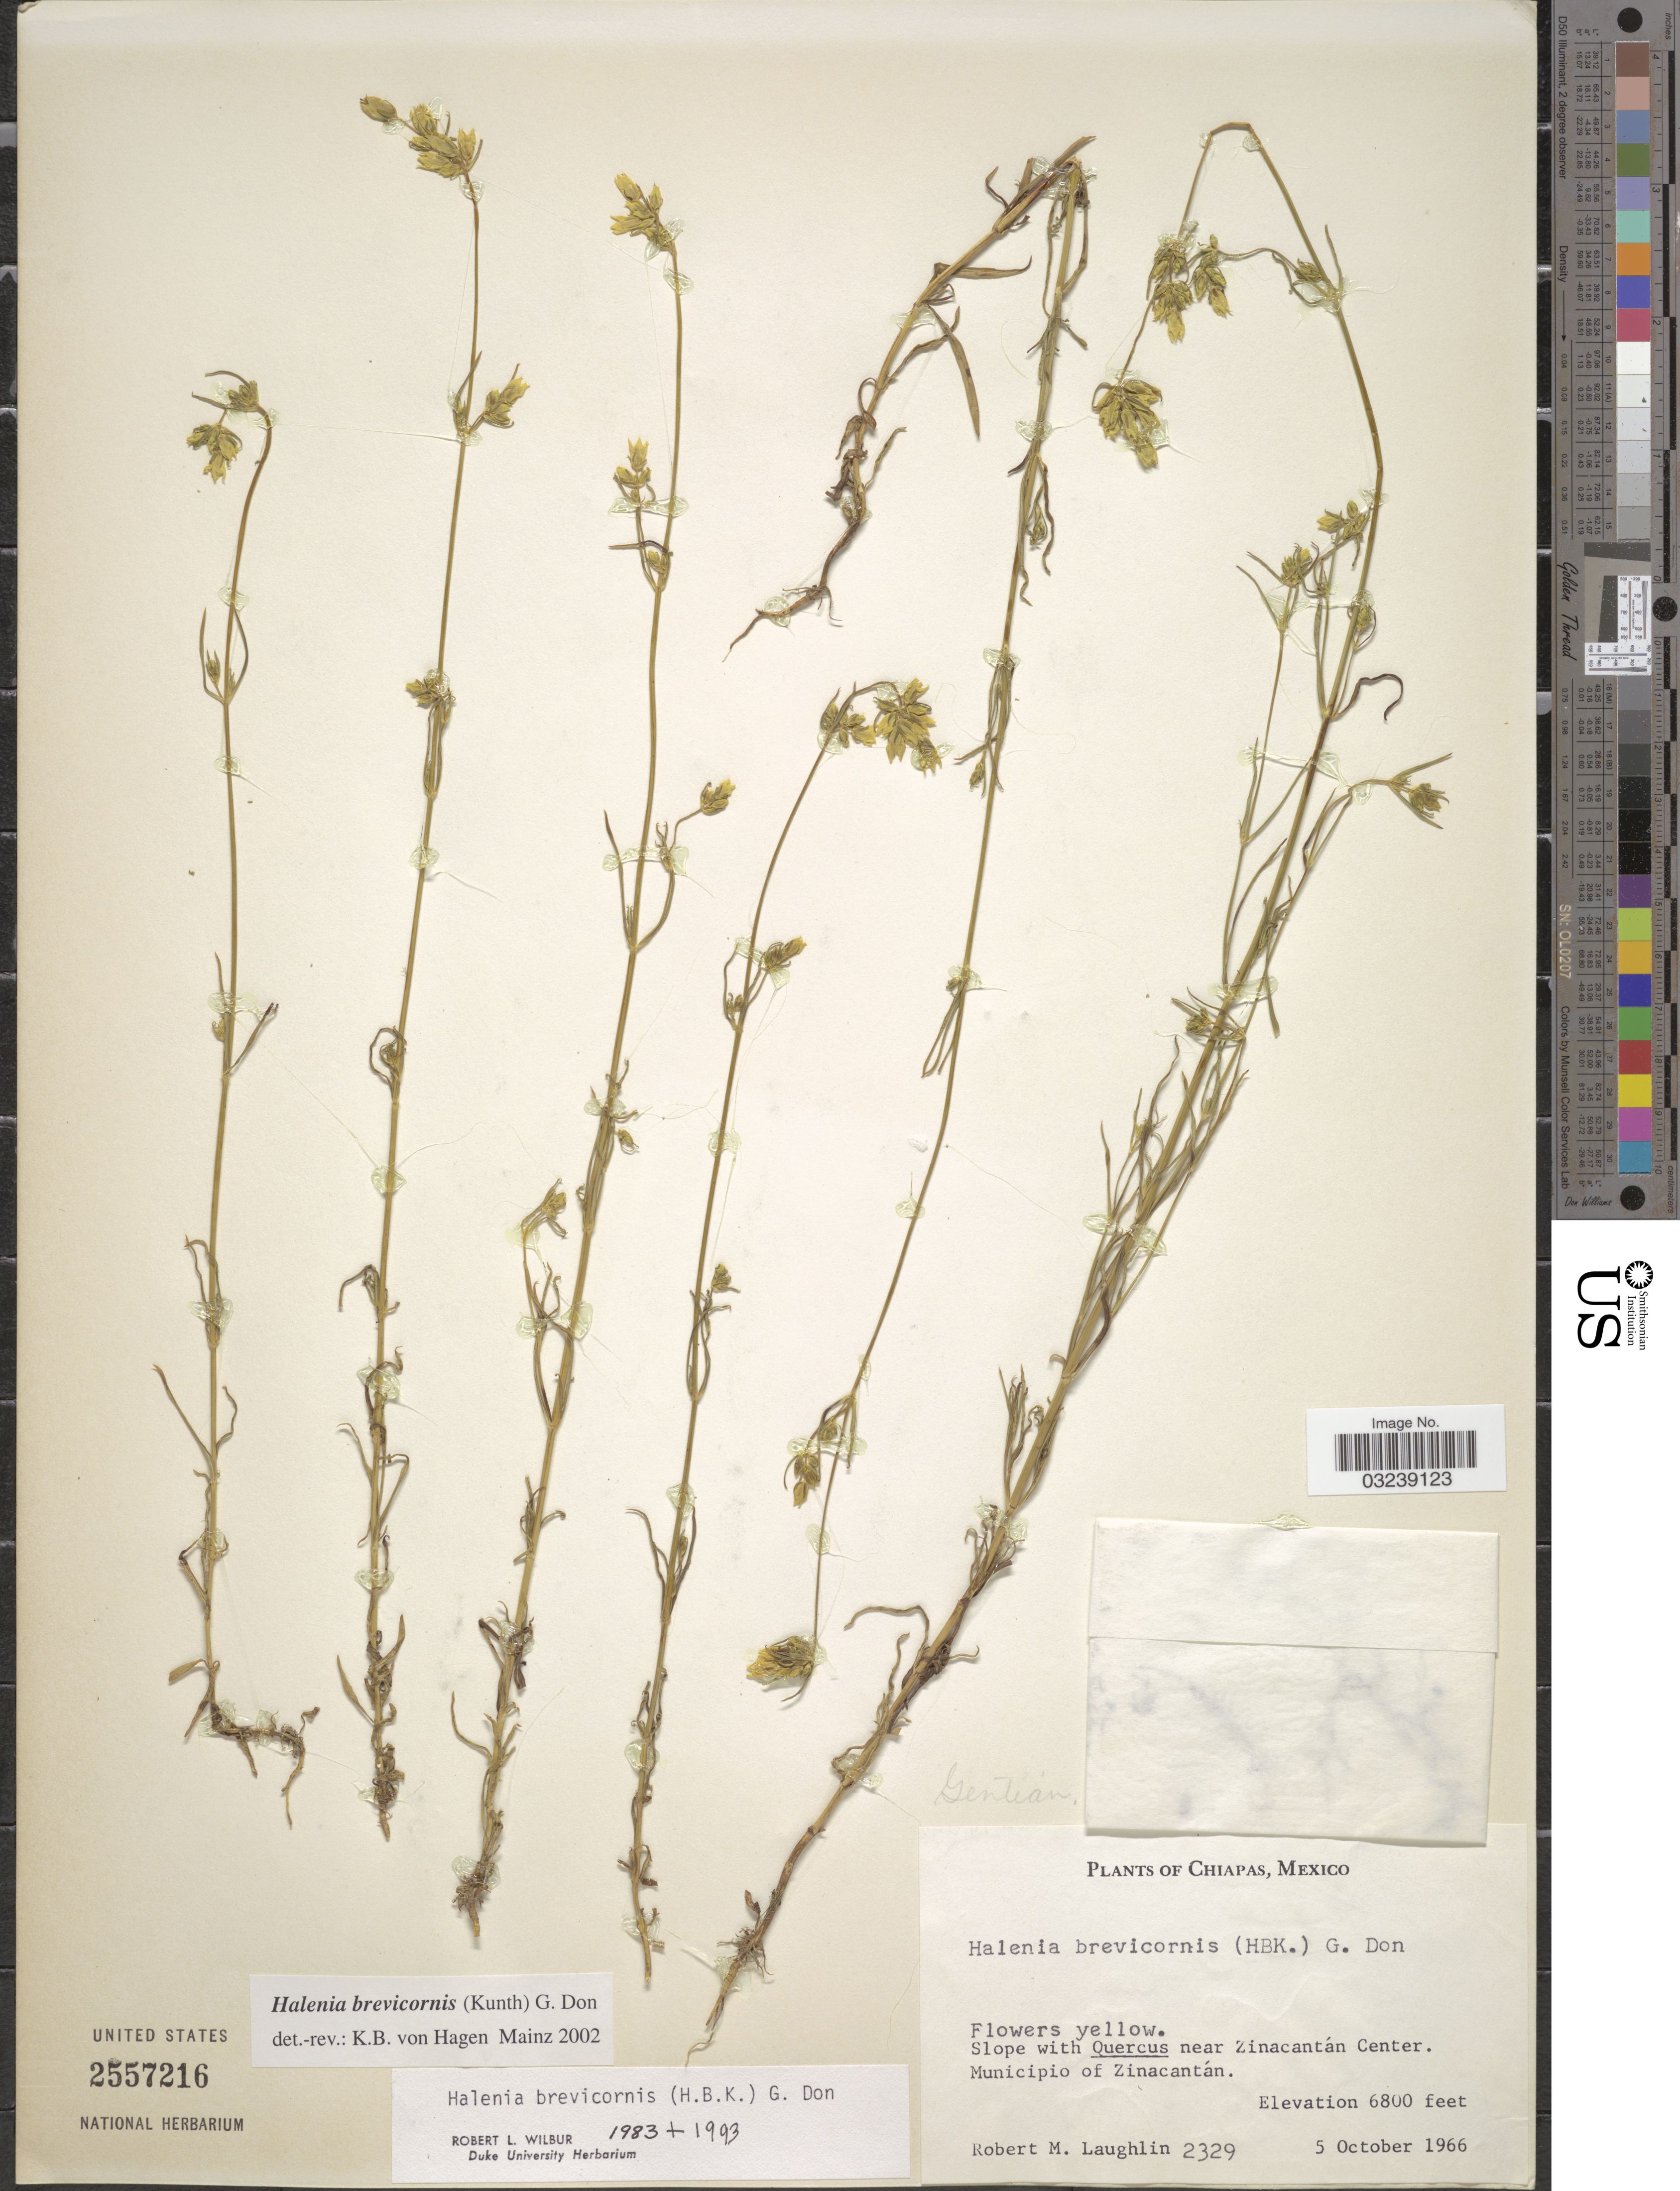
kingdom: Plantae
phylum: Tracheophyta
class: Magnoliopsida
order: Gentianales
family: Gentianaceae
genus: Halenia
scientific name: Halenia brevicornis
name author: (Kunth) G. Don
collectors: R. McLaughlin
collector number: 2329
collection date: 1966-10-05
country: Mexico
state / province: Chiapas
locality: Slope with Quercus near Zinacantán Center. Municipio of Zinacantán.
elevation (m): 2073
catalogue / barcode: US 2557216